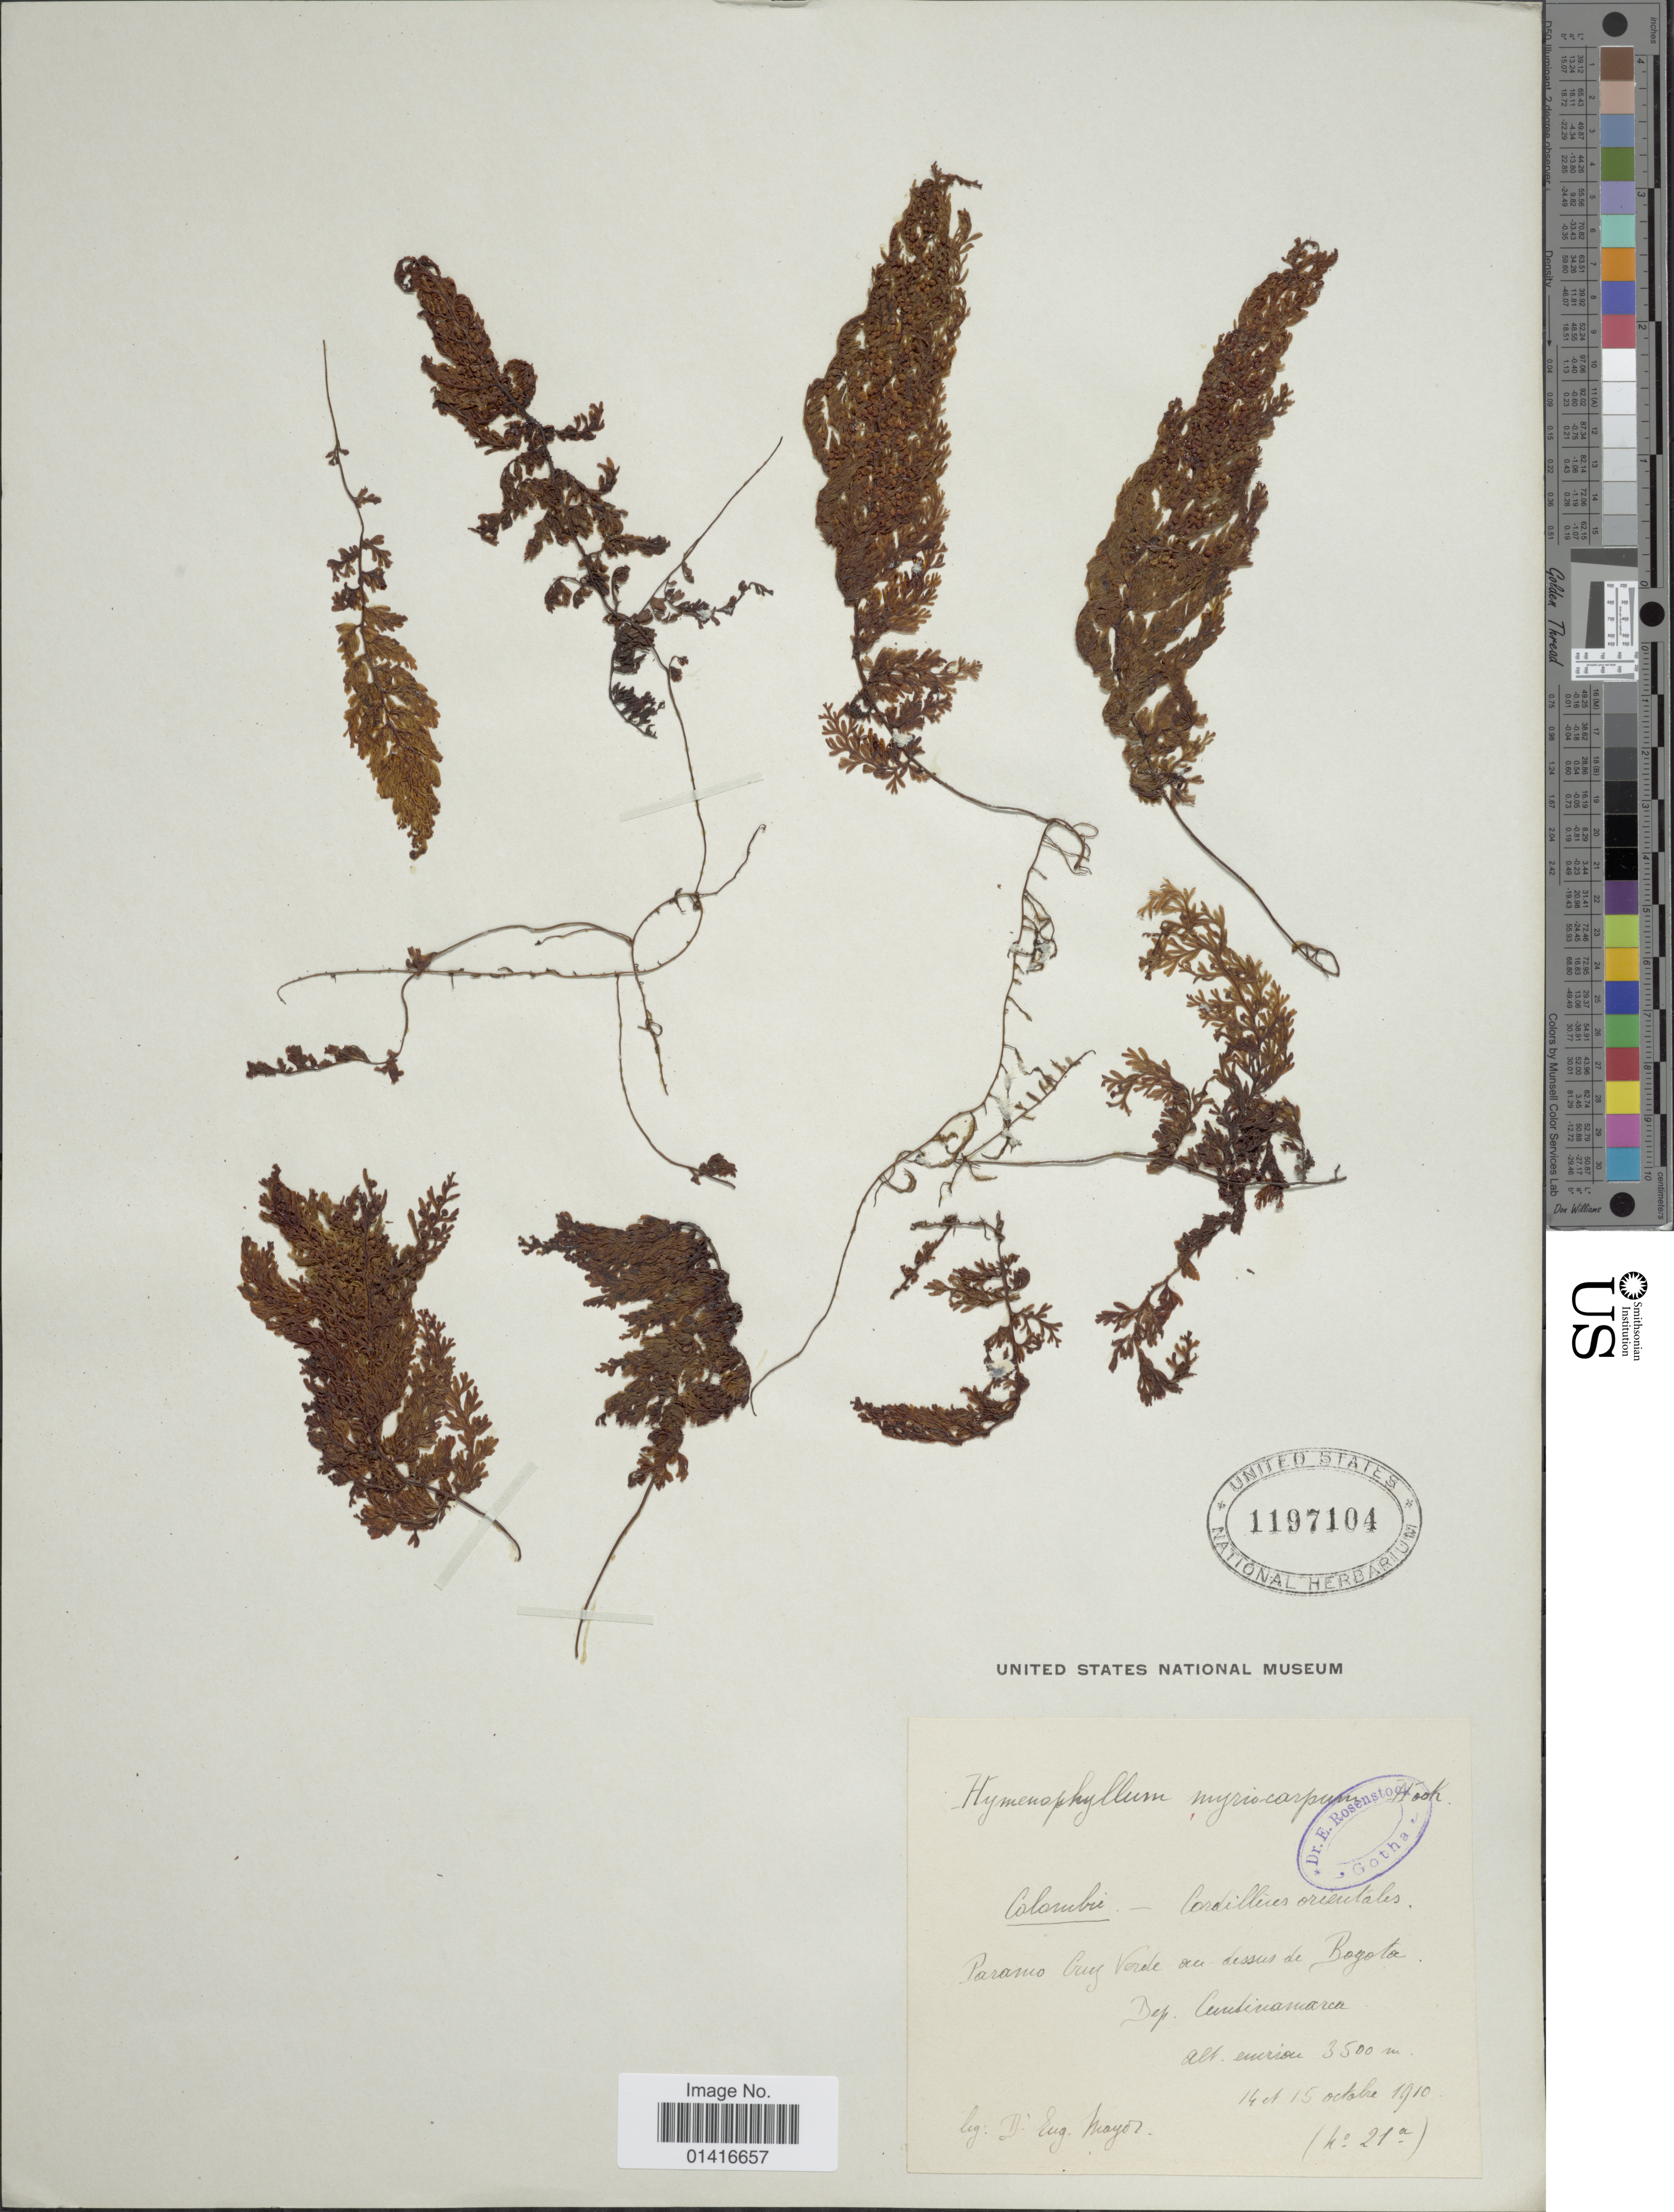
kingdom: Plantae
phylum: Tracheophyta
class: Polypodiopsida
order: Hymenophyllales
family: Hymenophyllaceae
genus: Hymenophyllum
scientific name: Hymenophyllum myriocarpum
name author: Hook.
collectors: E. Mayor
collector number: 21 a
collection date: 1910-10-14/1910-10-15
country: Colombia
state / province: Bogota D.C.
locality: Cordilleres orientals. ParamoCruz Verde au dessus de Bogota. Dep. Cundinamarca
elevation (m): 3500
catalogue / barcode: US 1197104